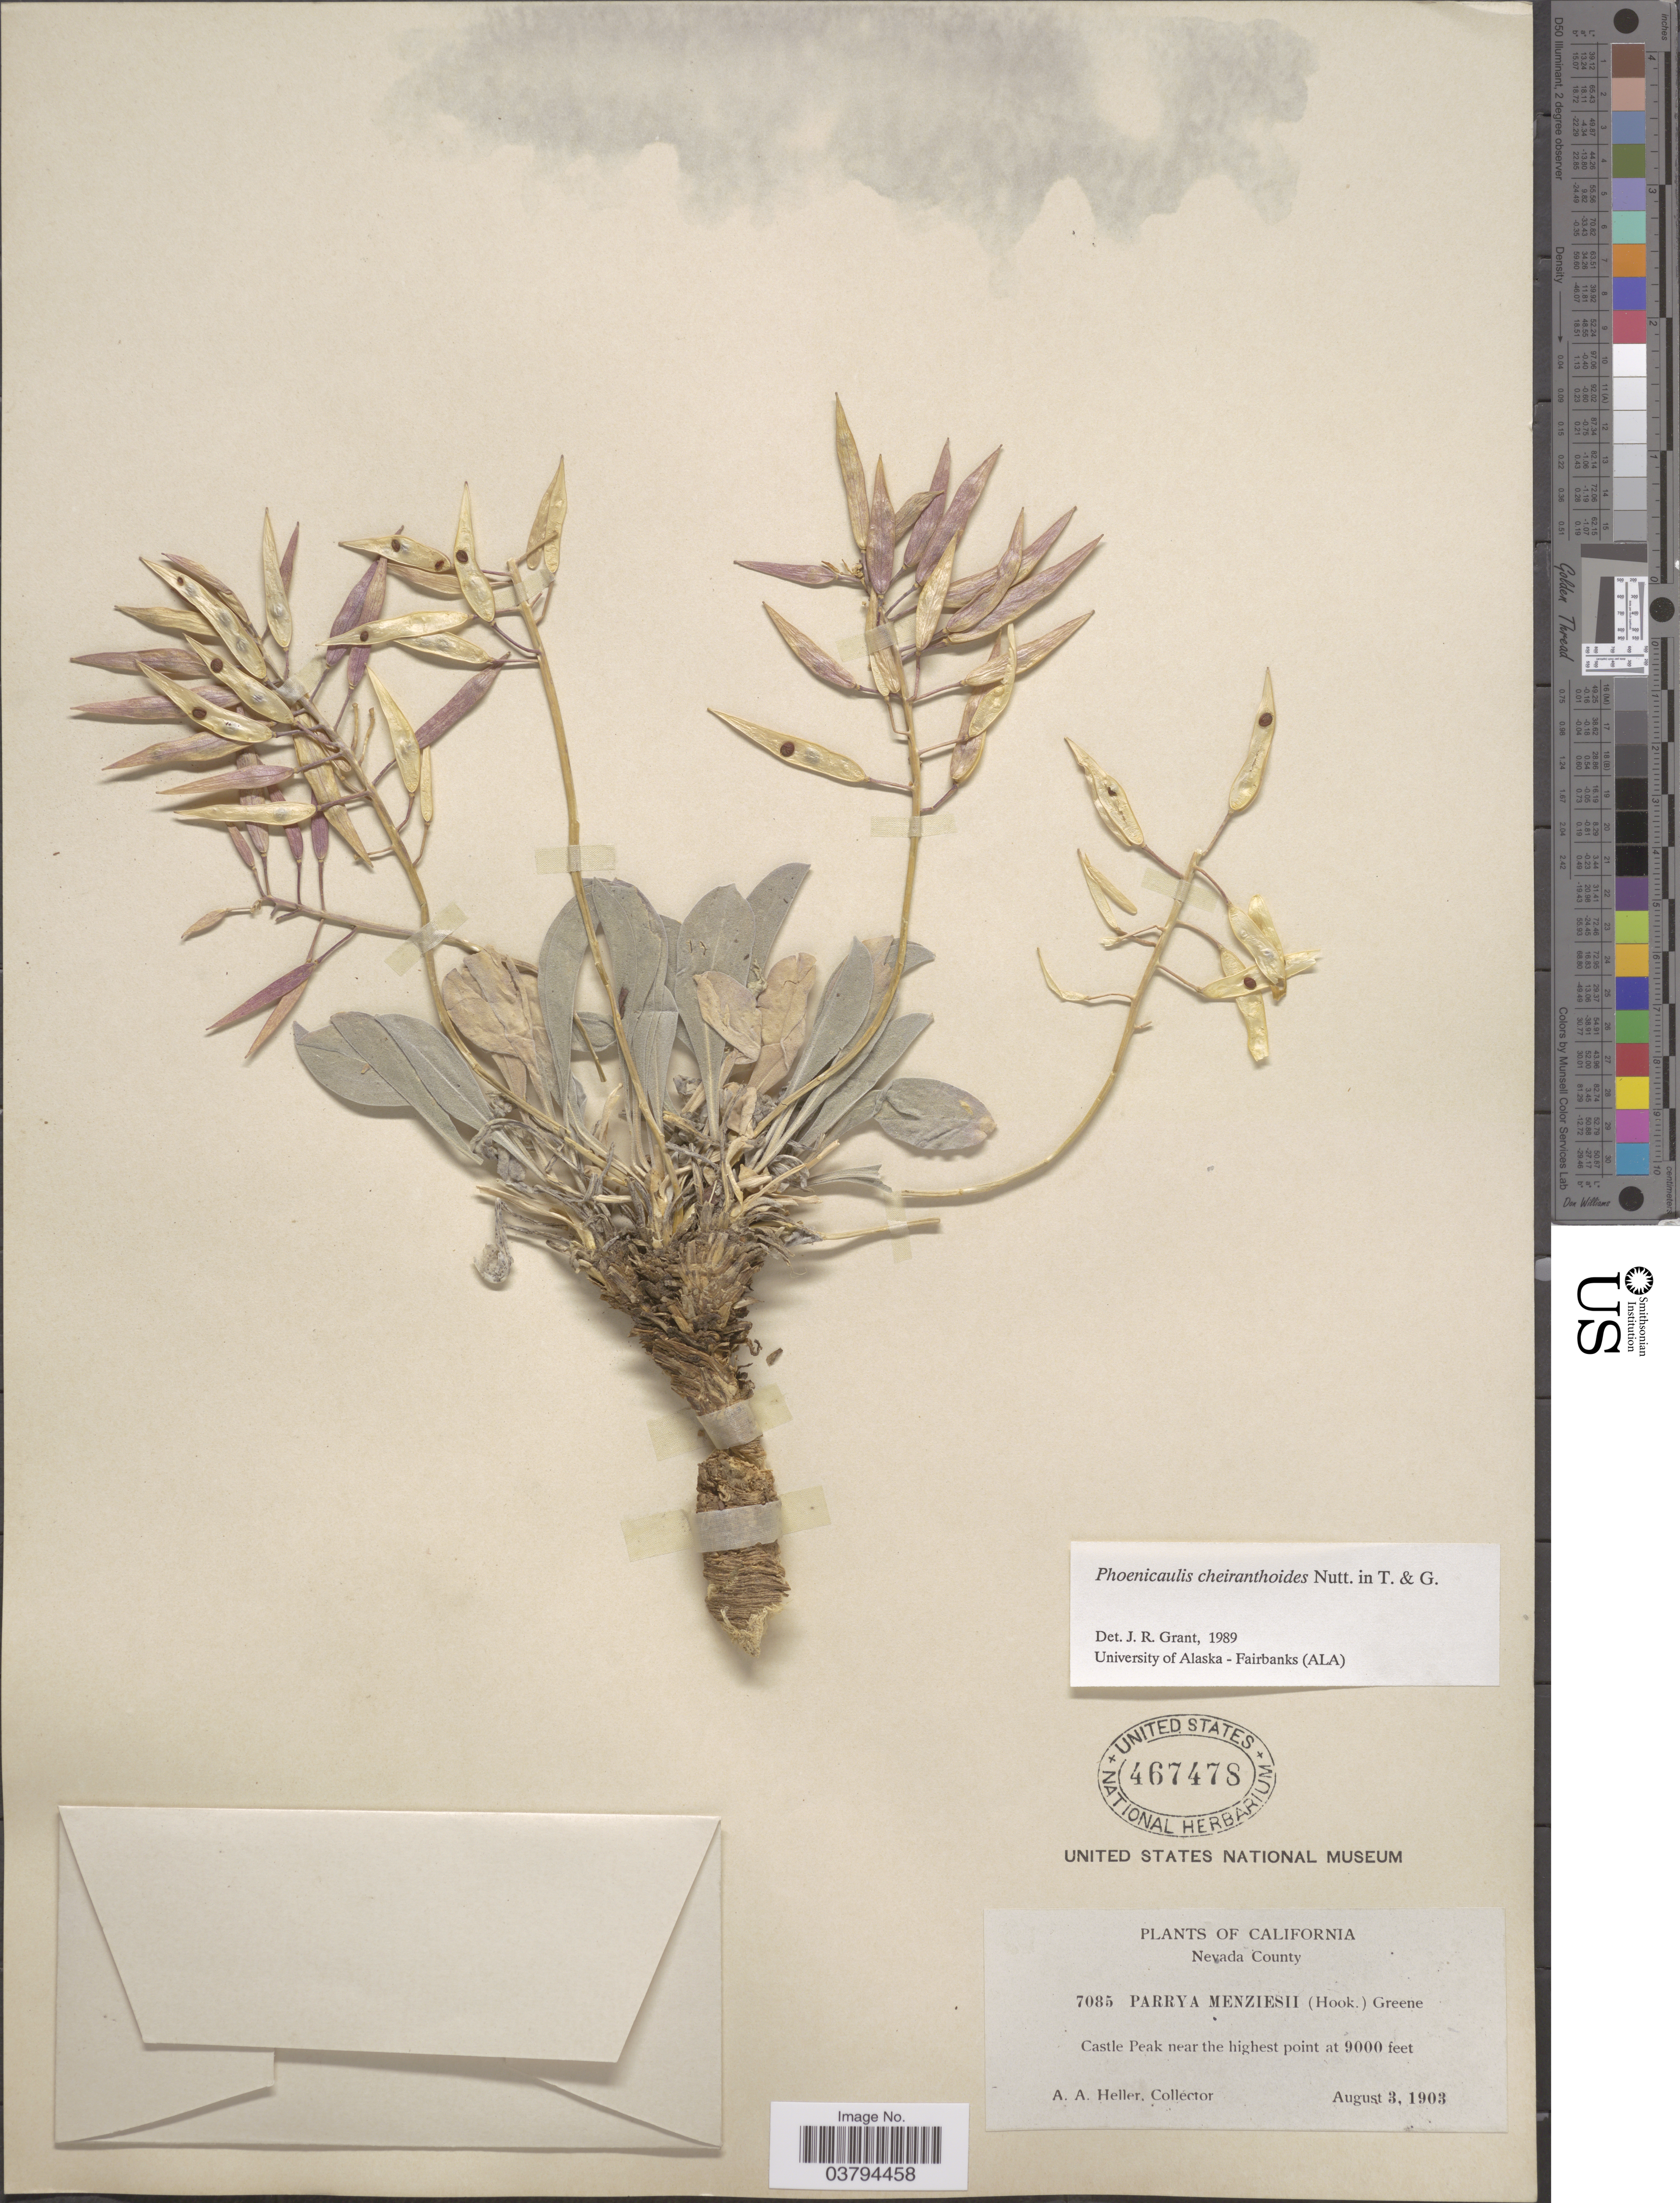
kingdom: Plantae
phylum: Tracheophyta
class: Magnoliopsida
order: Brassicales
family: Brassicaceae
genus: Phoenicaulis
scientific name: Phoenicaulis cheiranthoides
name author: Nutt.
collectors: A. A. Heller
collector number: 7085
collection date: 1903-08-03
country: United States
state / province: California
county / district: Nevada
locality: Nevada County. Castle Peak near the highest point.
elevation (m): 2743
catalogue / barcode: US 467478